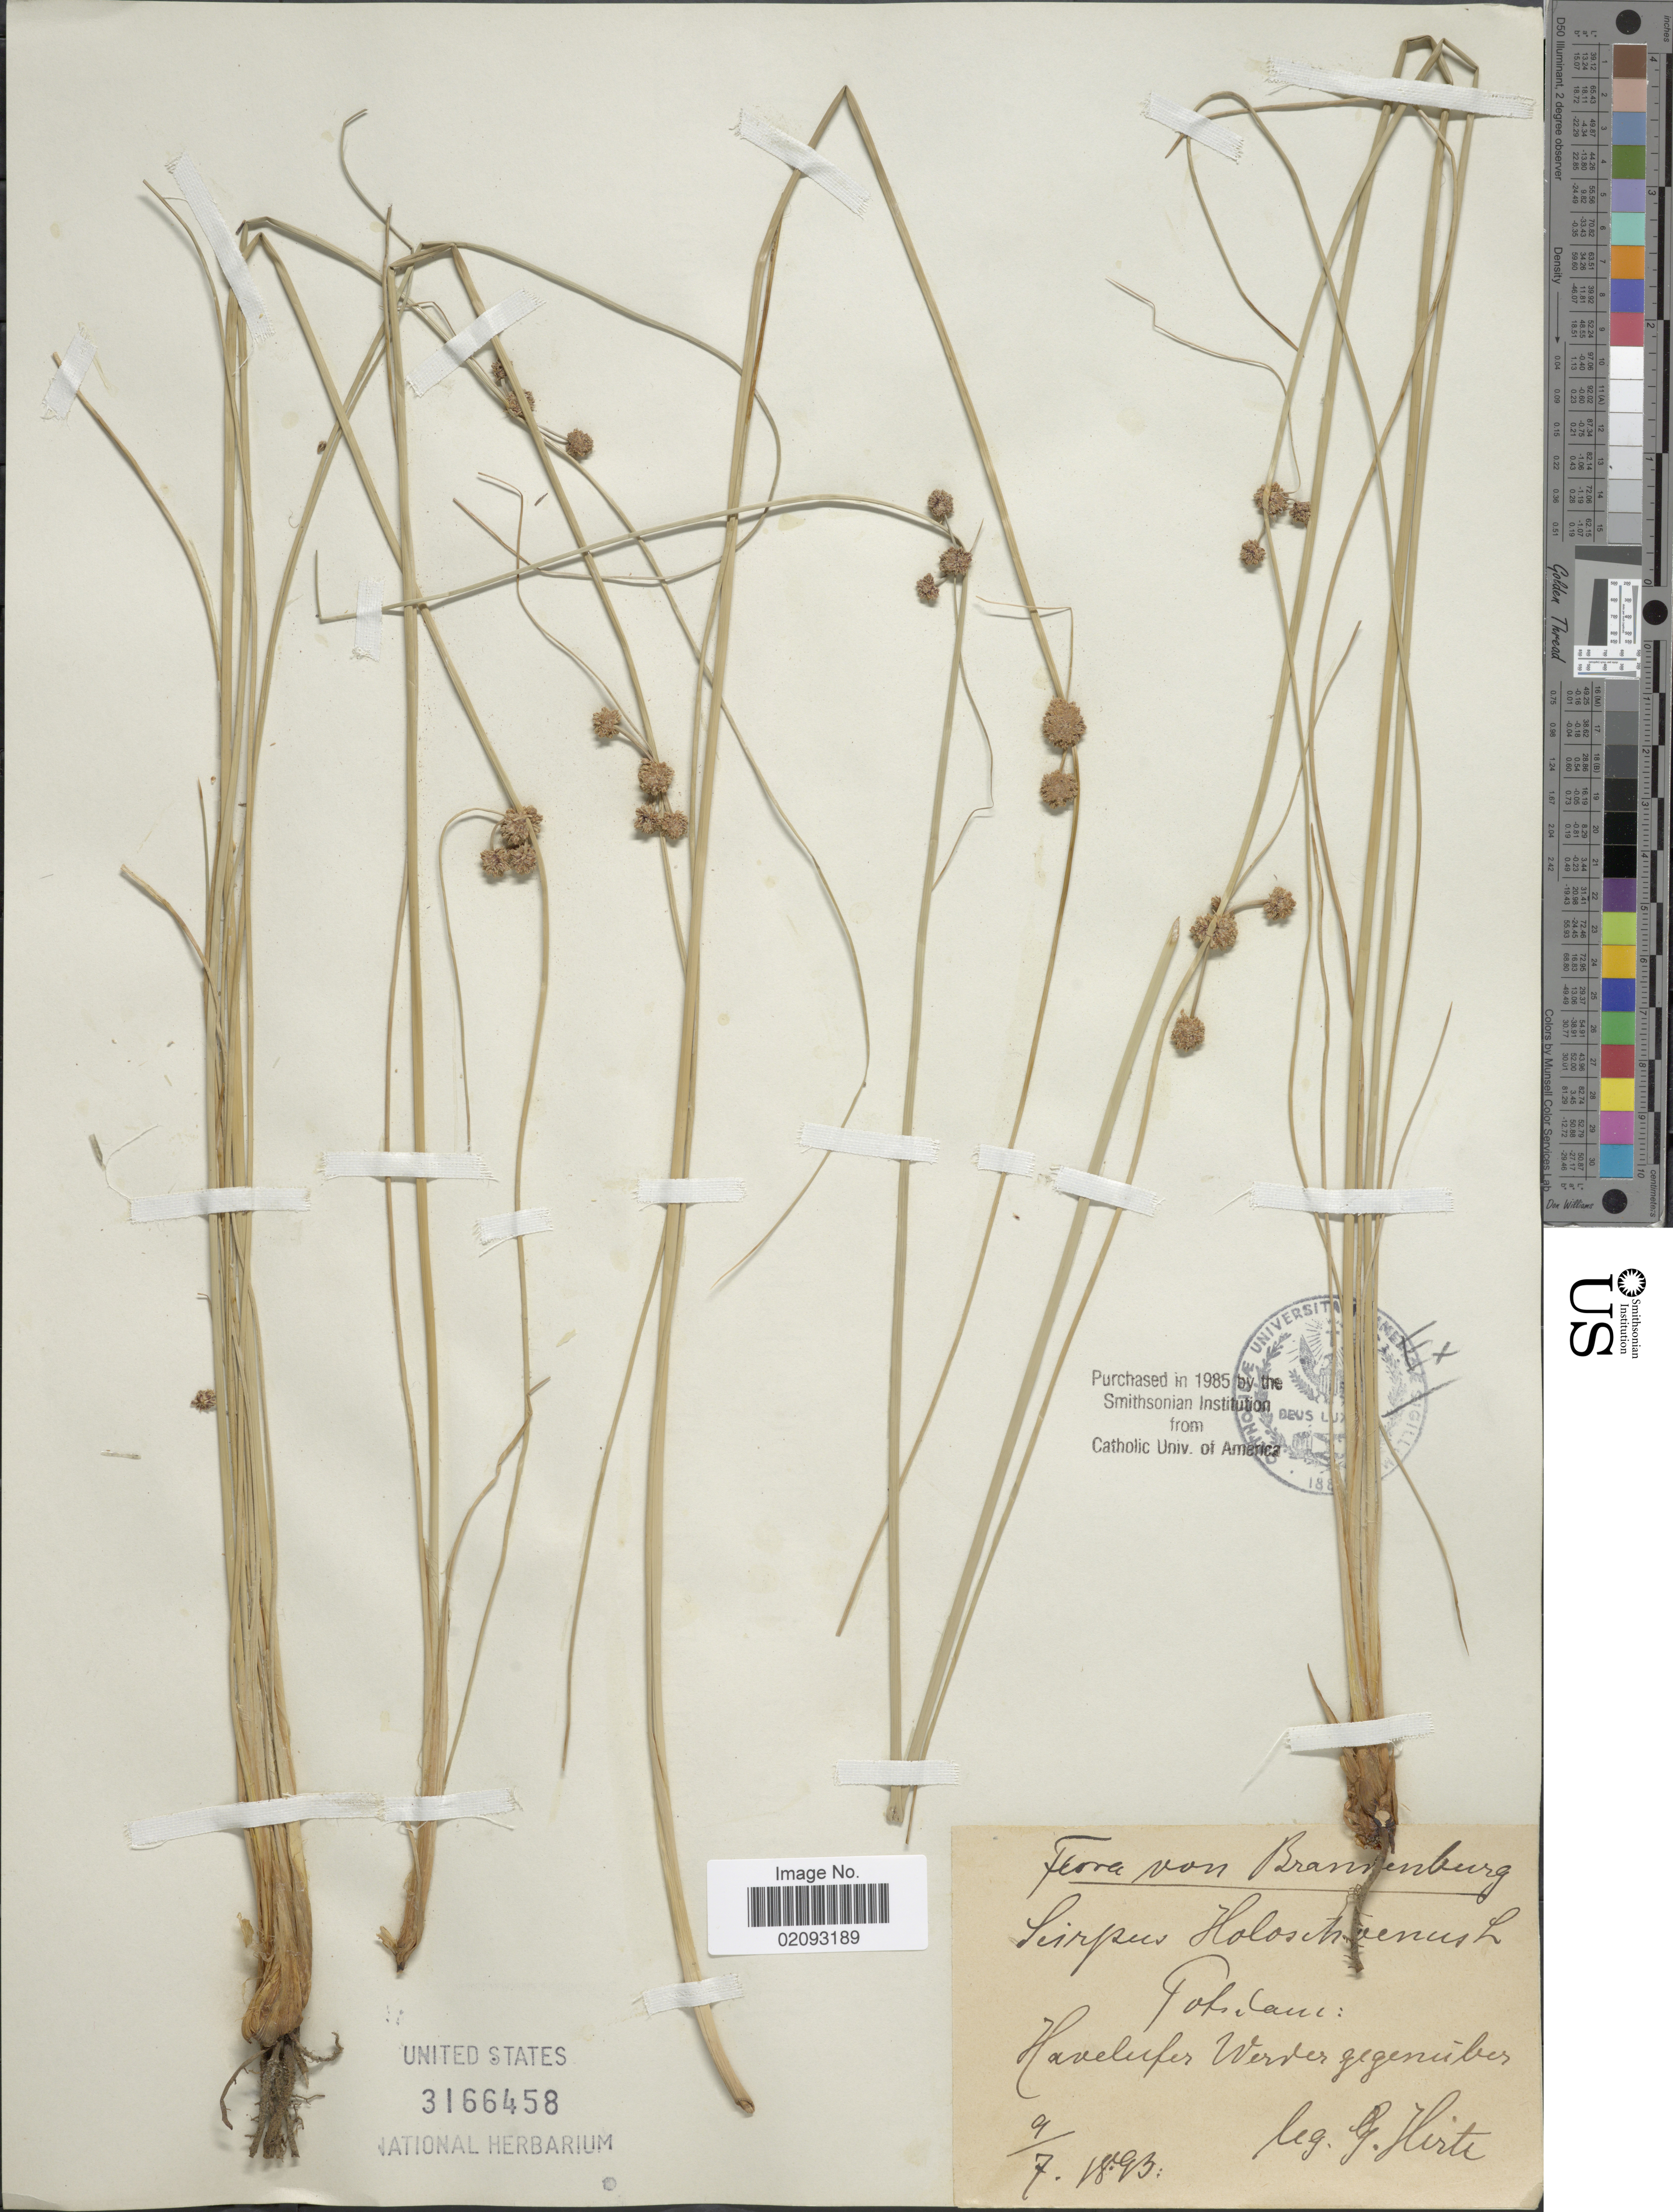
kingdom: Plantae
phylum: Tracheophyta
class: Liliopsida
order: Poales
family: Cyperaceae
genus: Scirpoides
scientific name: Scirpoides holoschoenus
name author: (L.) Soják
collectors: G. Hirte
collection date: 1893-07-09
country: Germany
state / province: Brandenburg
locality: Potsdam: Havelufer Werder gegenüber [interpreted]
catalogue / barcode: US 3166458